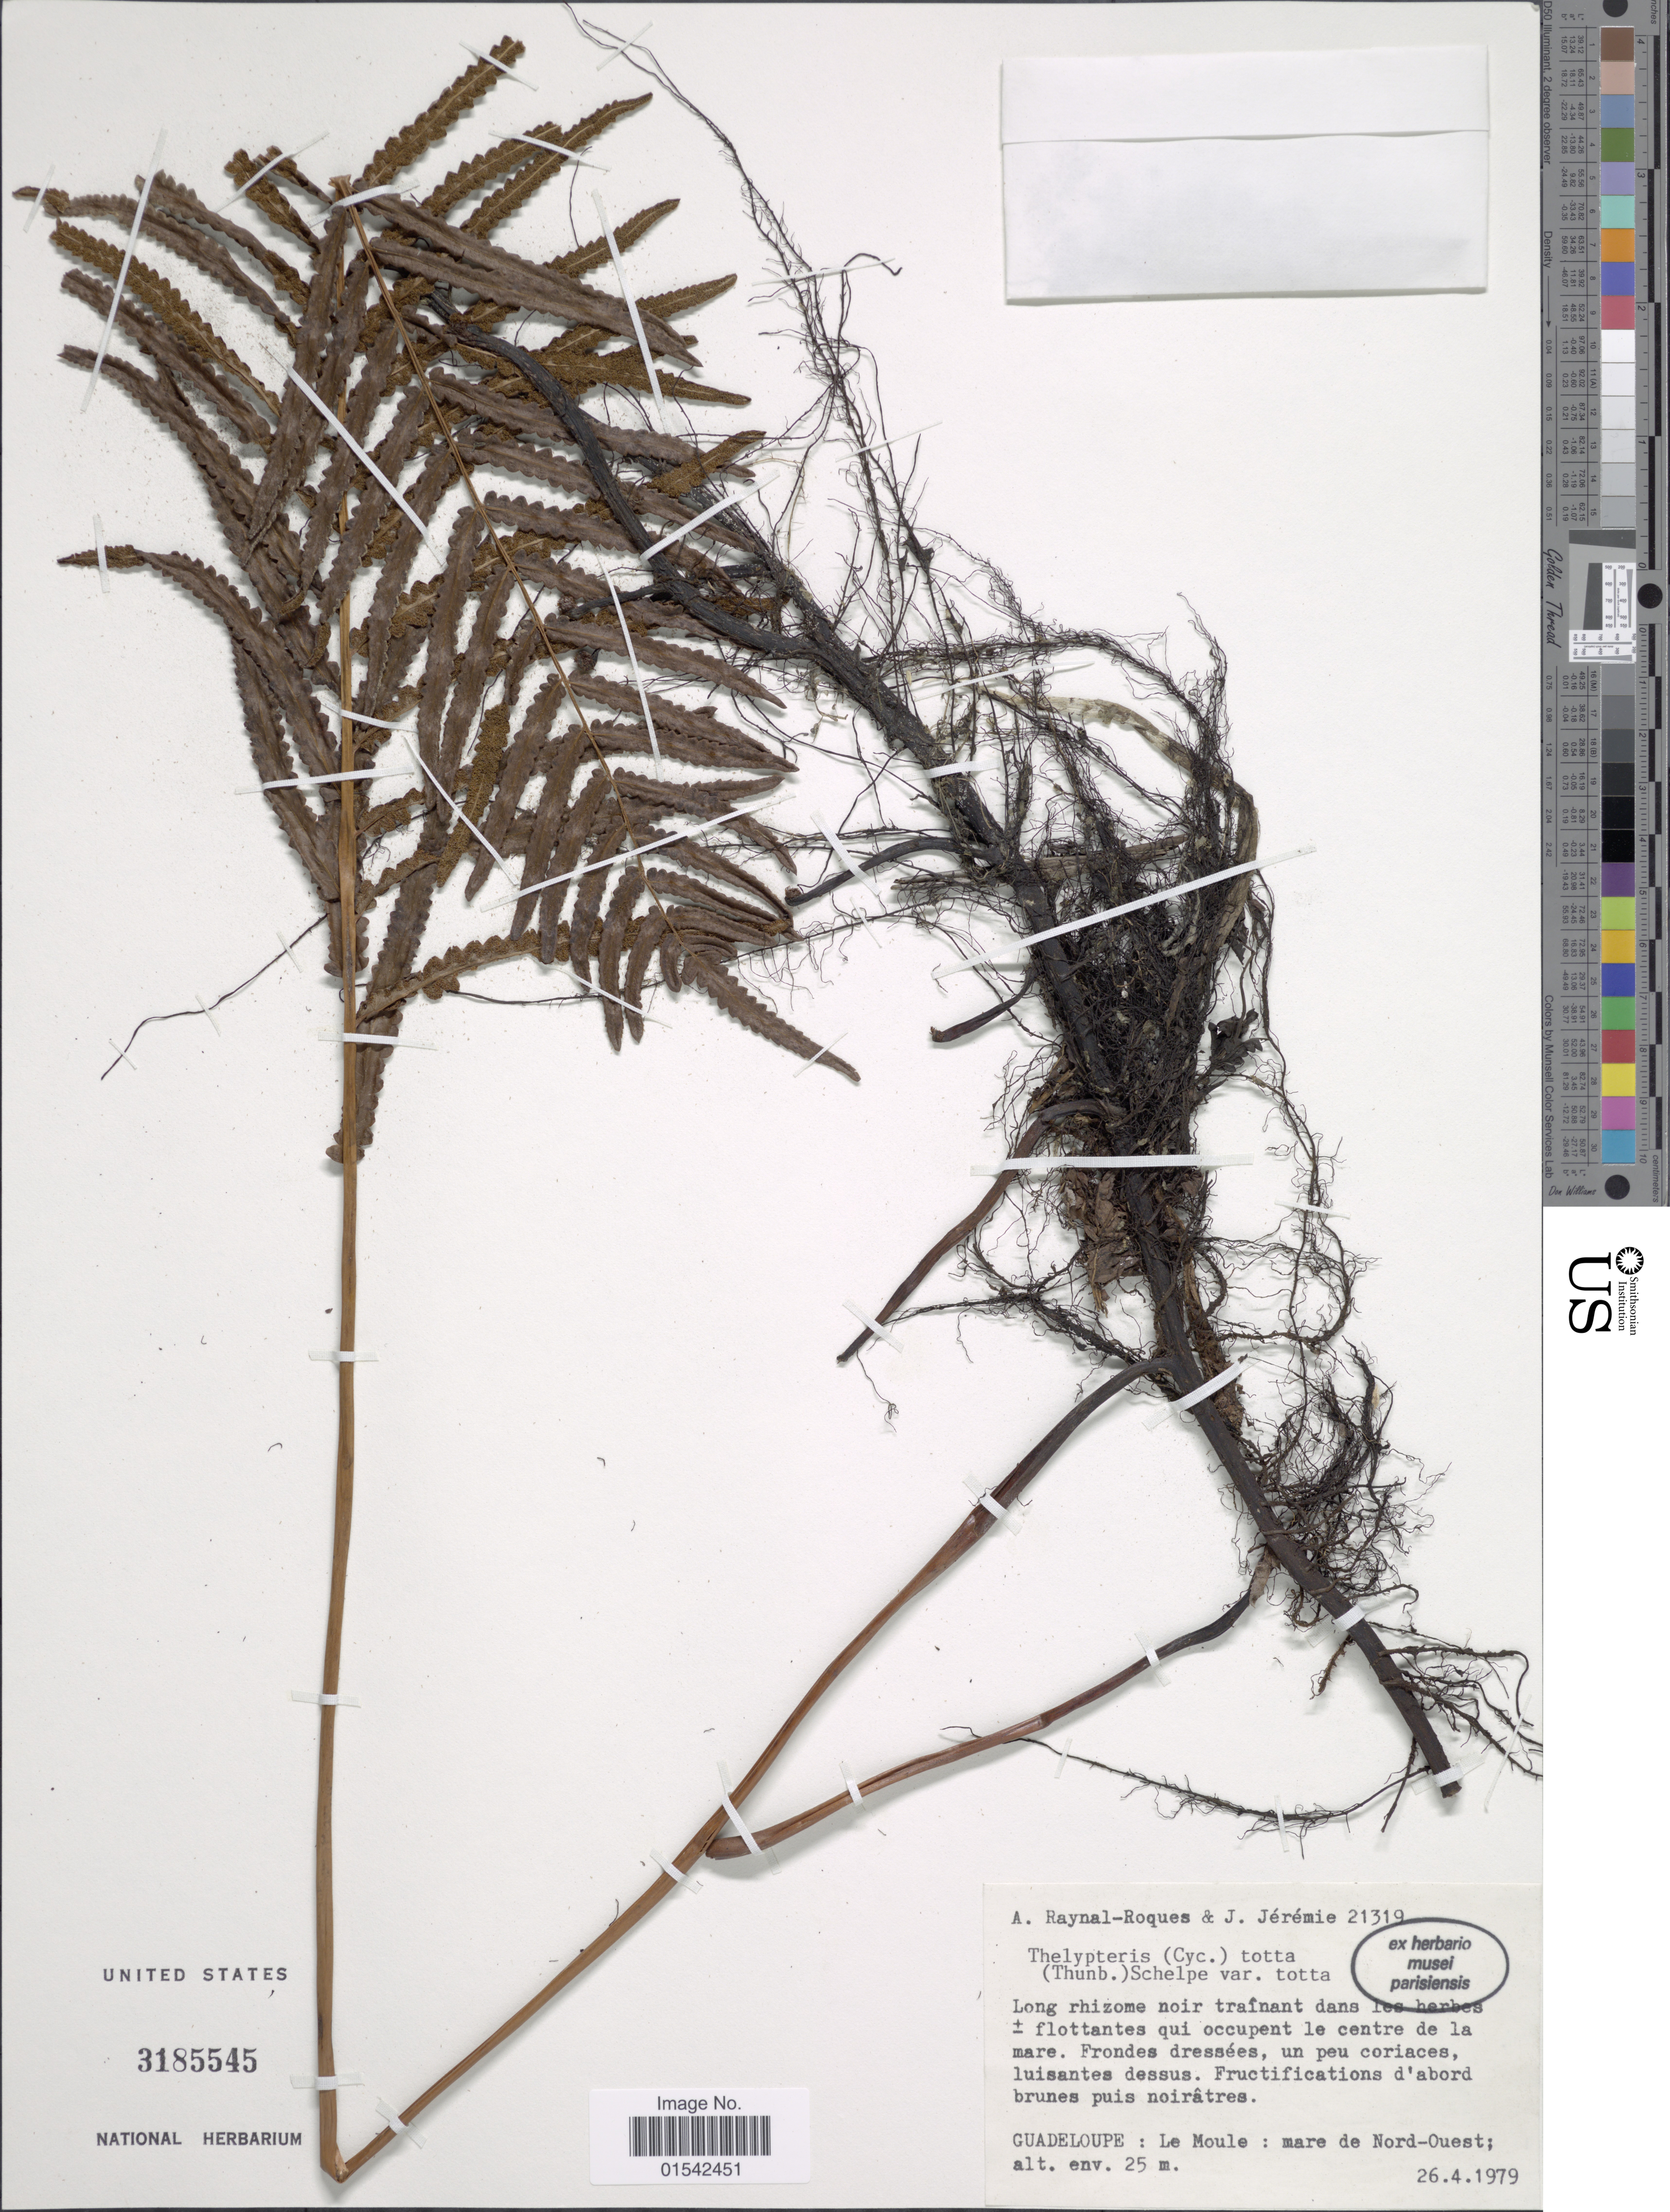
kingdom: Plantae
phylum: Tracheophyta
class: Polypodiopsida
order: Polypodiales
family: Thelypteridaceae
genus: Cyclosorus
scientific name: Cyclosorus interruptus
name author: (Willd.) H. Itô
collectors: A. M. Raynal & J. Jérémie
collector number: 21319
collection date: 1979-04-26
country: Guadeloupe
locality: Le Moule: mare de Nord-Ouest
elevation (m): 25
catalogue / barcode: US 3185545